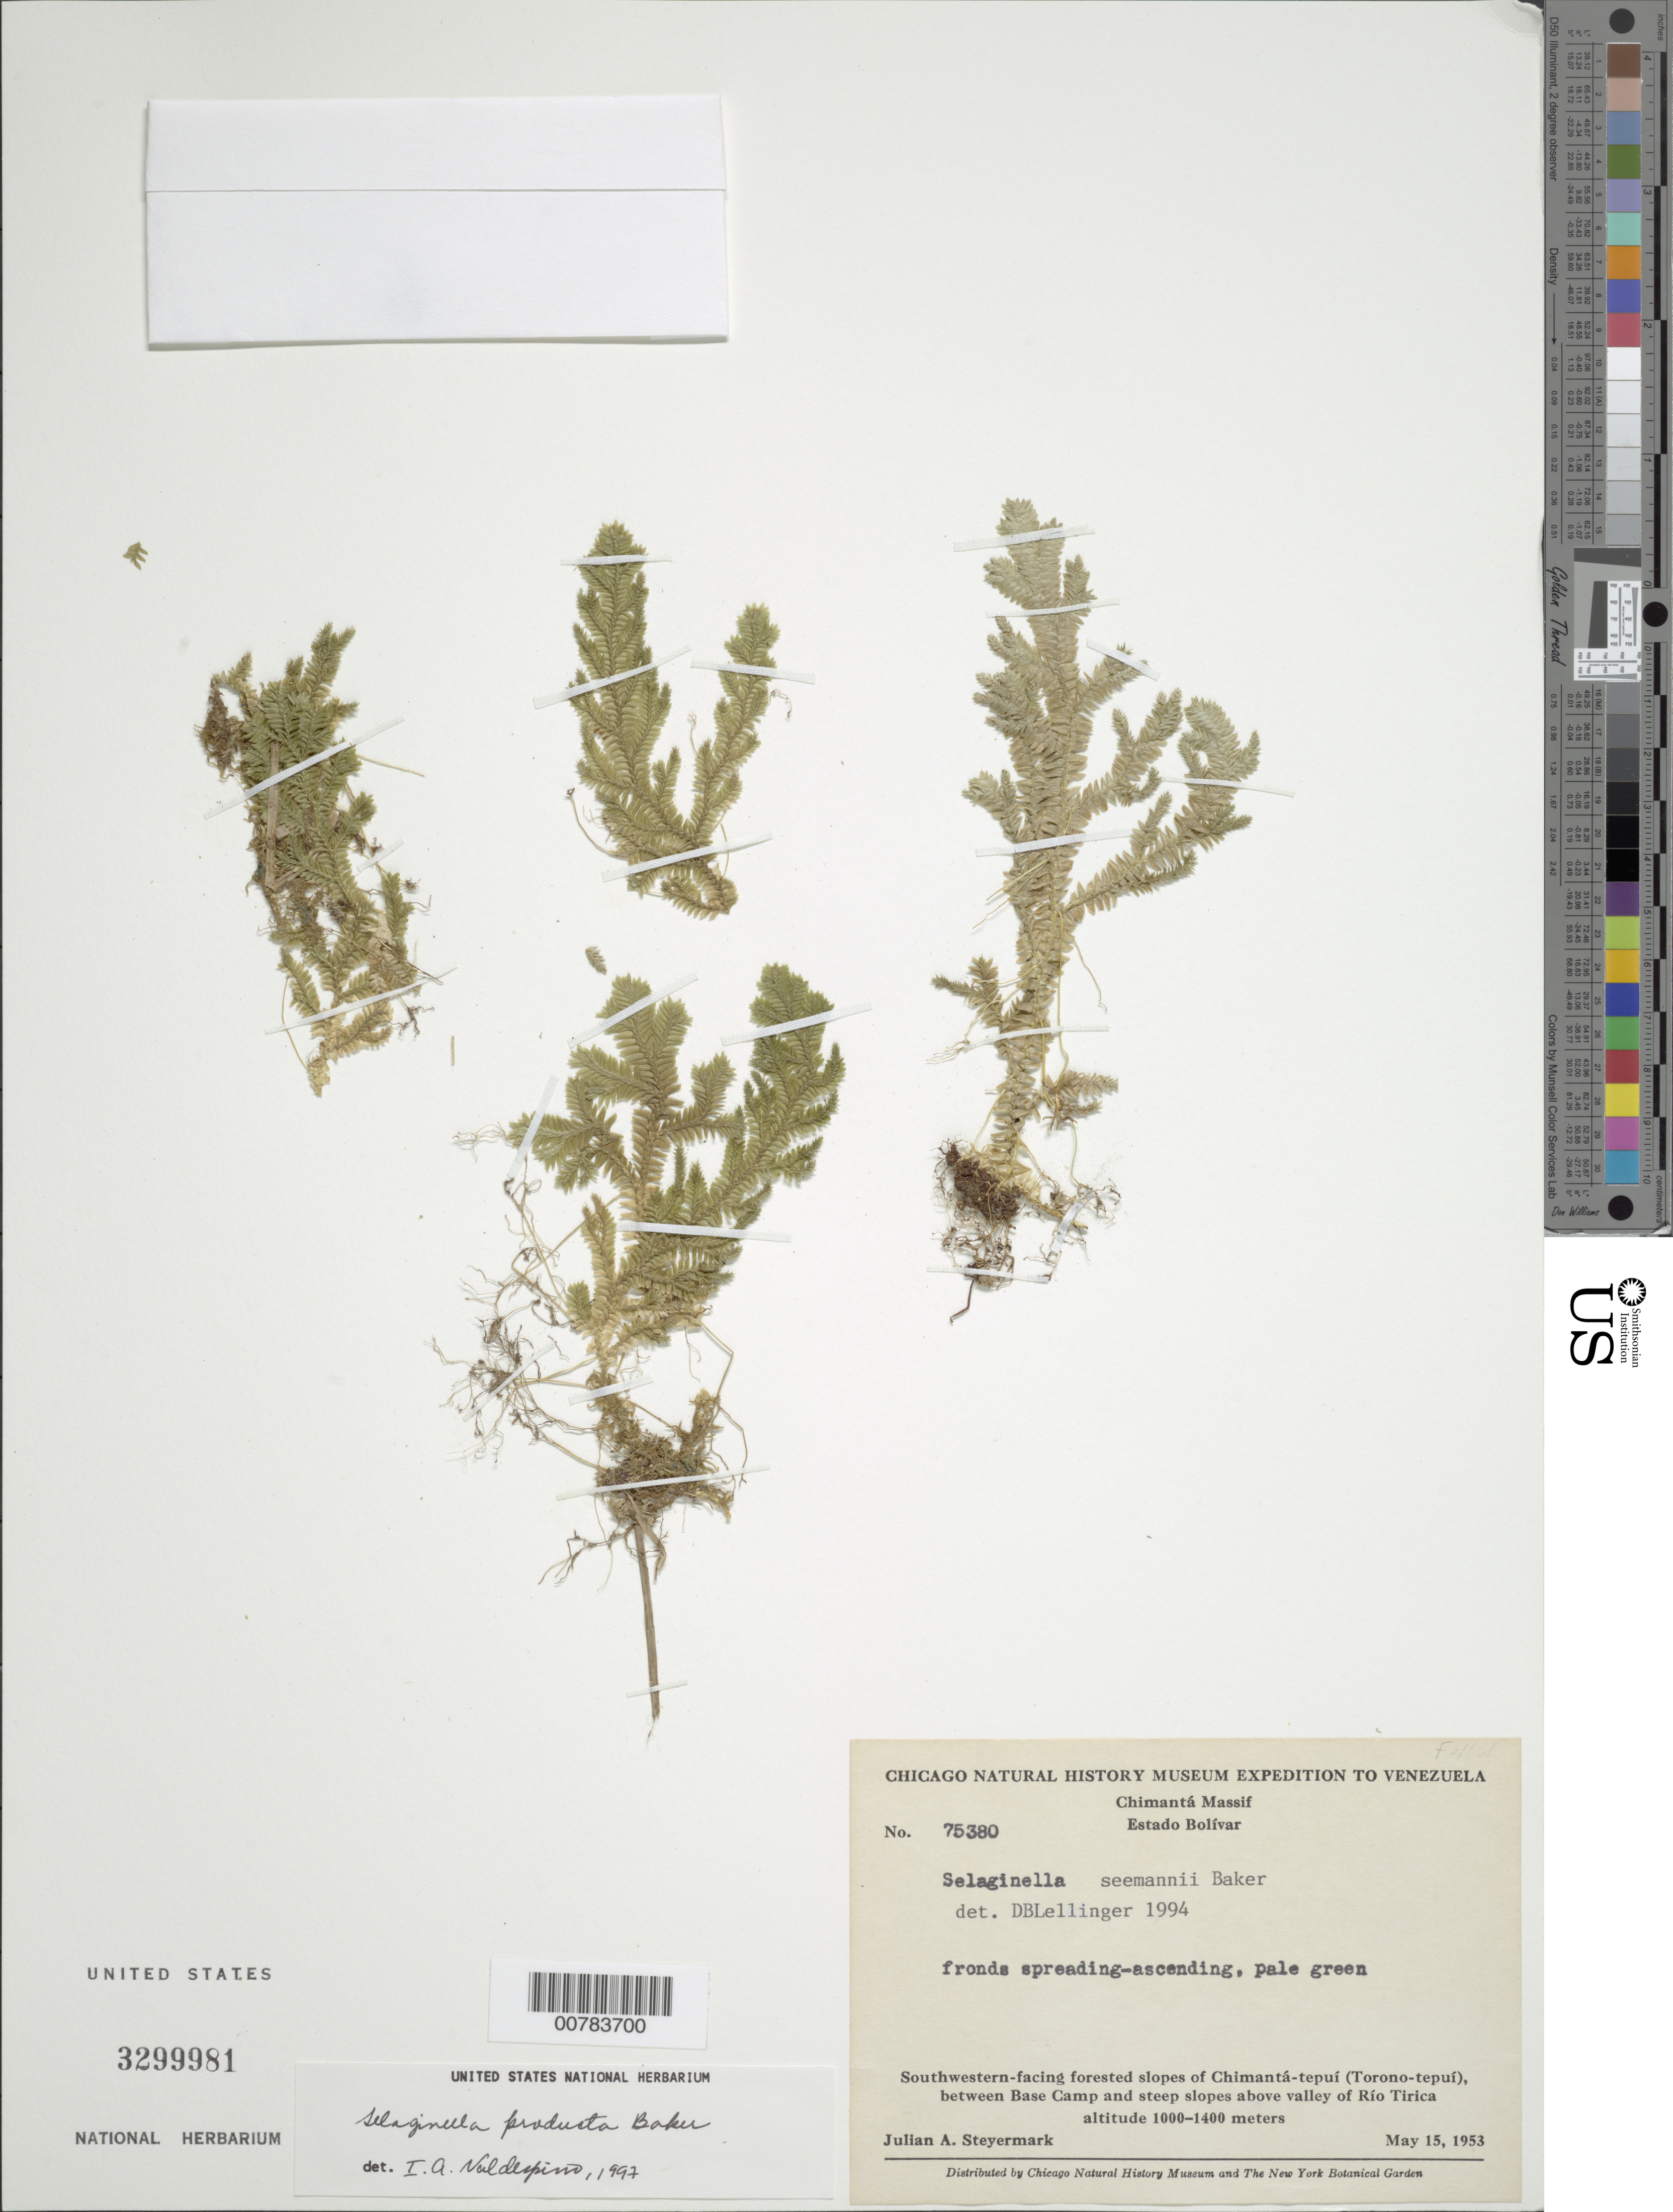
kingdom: Plantae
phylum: Tracheophyta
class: Lycopodiopsida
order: Selaginellales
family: Selaginellaceae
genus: Selaginella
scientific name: Selaginella producta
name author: Baker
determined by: Valdespino, I. A., (PMA), Universidad de Panama (PANAMA)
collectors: J. Steyermark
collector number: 75380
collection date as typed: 15-May-53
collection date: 1953-05-15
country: Venezuela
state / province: Bolívar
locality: Chimantá Massif, SW-facing forested slopes of Chimantá-tepuí (Torono-tepuí), between Base Camp and steep slopes above valley of Río Tirica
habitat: Forested slopes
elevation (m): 1000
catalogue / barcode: US 3299981